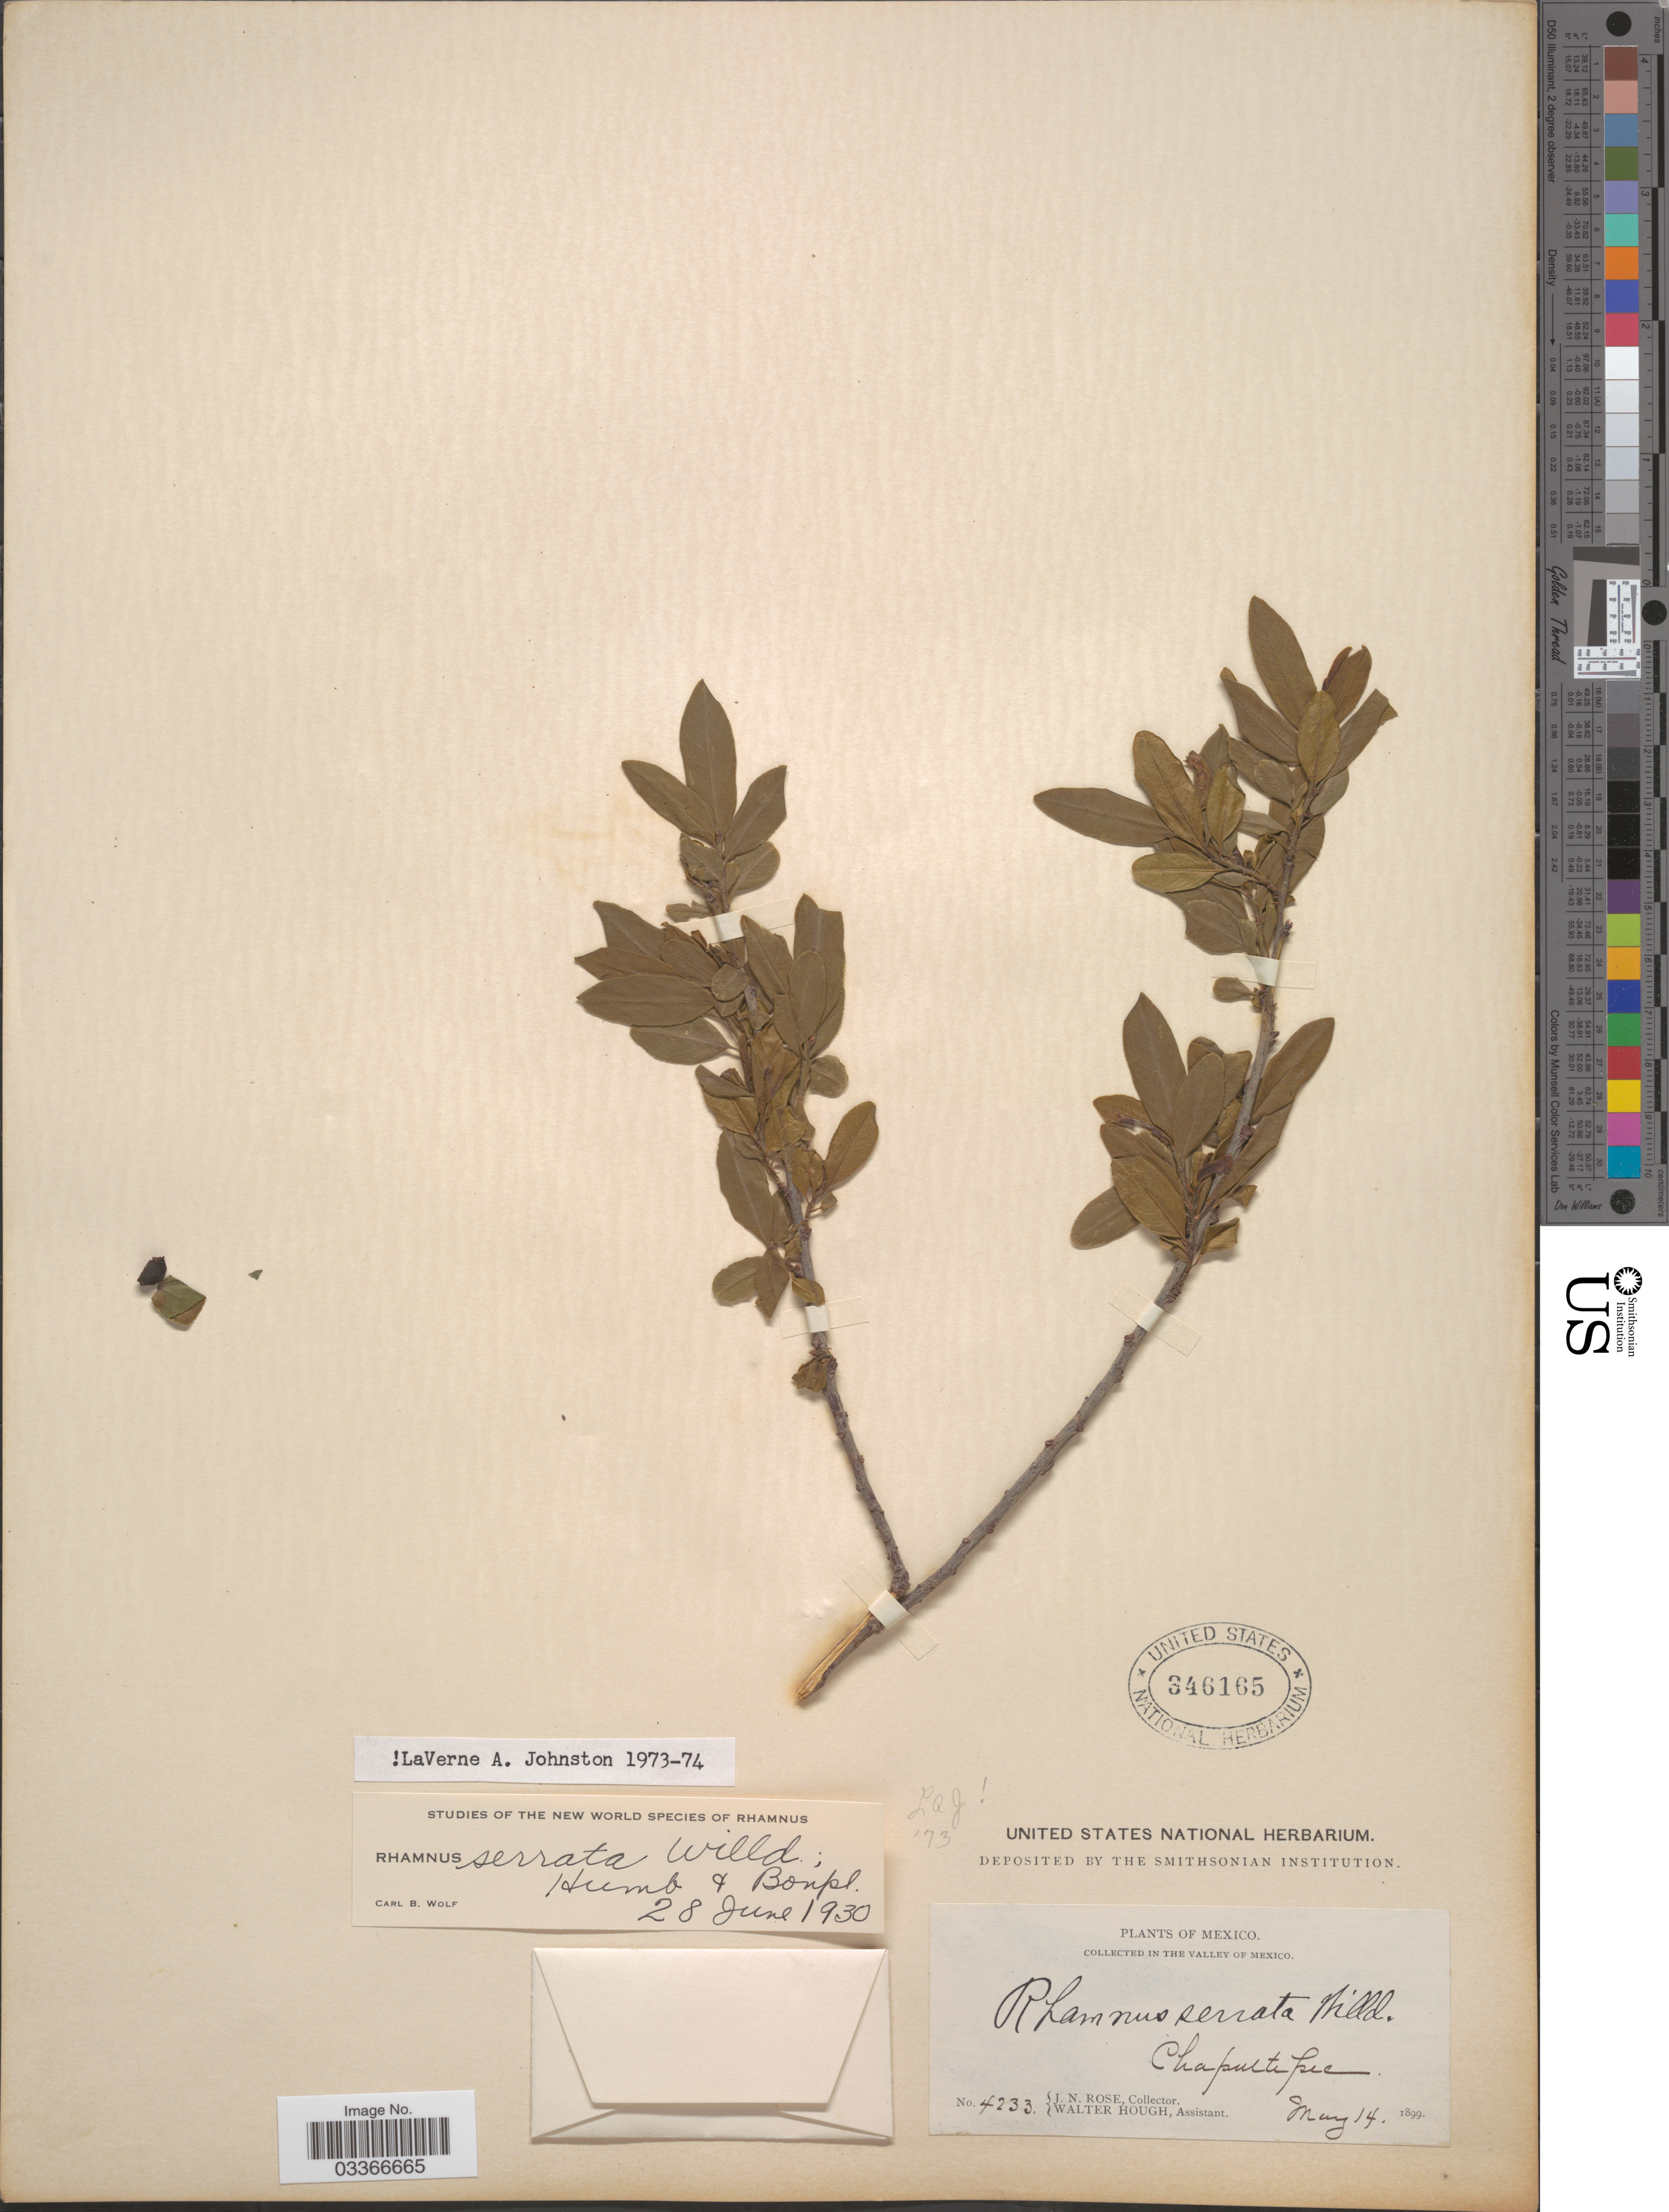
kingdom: Plantae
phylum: Tracheophyta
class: Magnoliopsida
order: Rosales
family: Rhamnaceae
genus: Rhamnus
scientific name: Rhamnus serrata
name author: Humb. & Bonpl. ex Willd.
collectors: J. N. Rose & W. Hough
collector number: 4233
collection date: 1899-05-14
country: Mexico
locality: Valley of Mexico. Chapultepec.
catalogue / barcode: US 346165